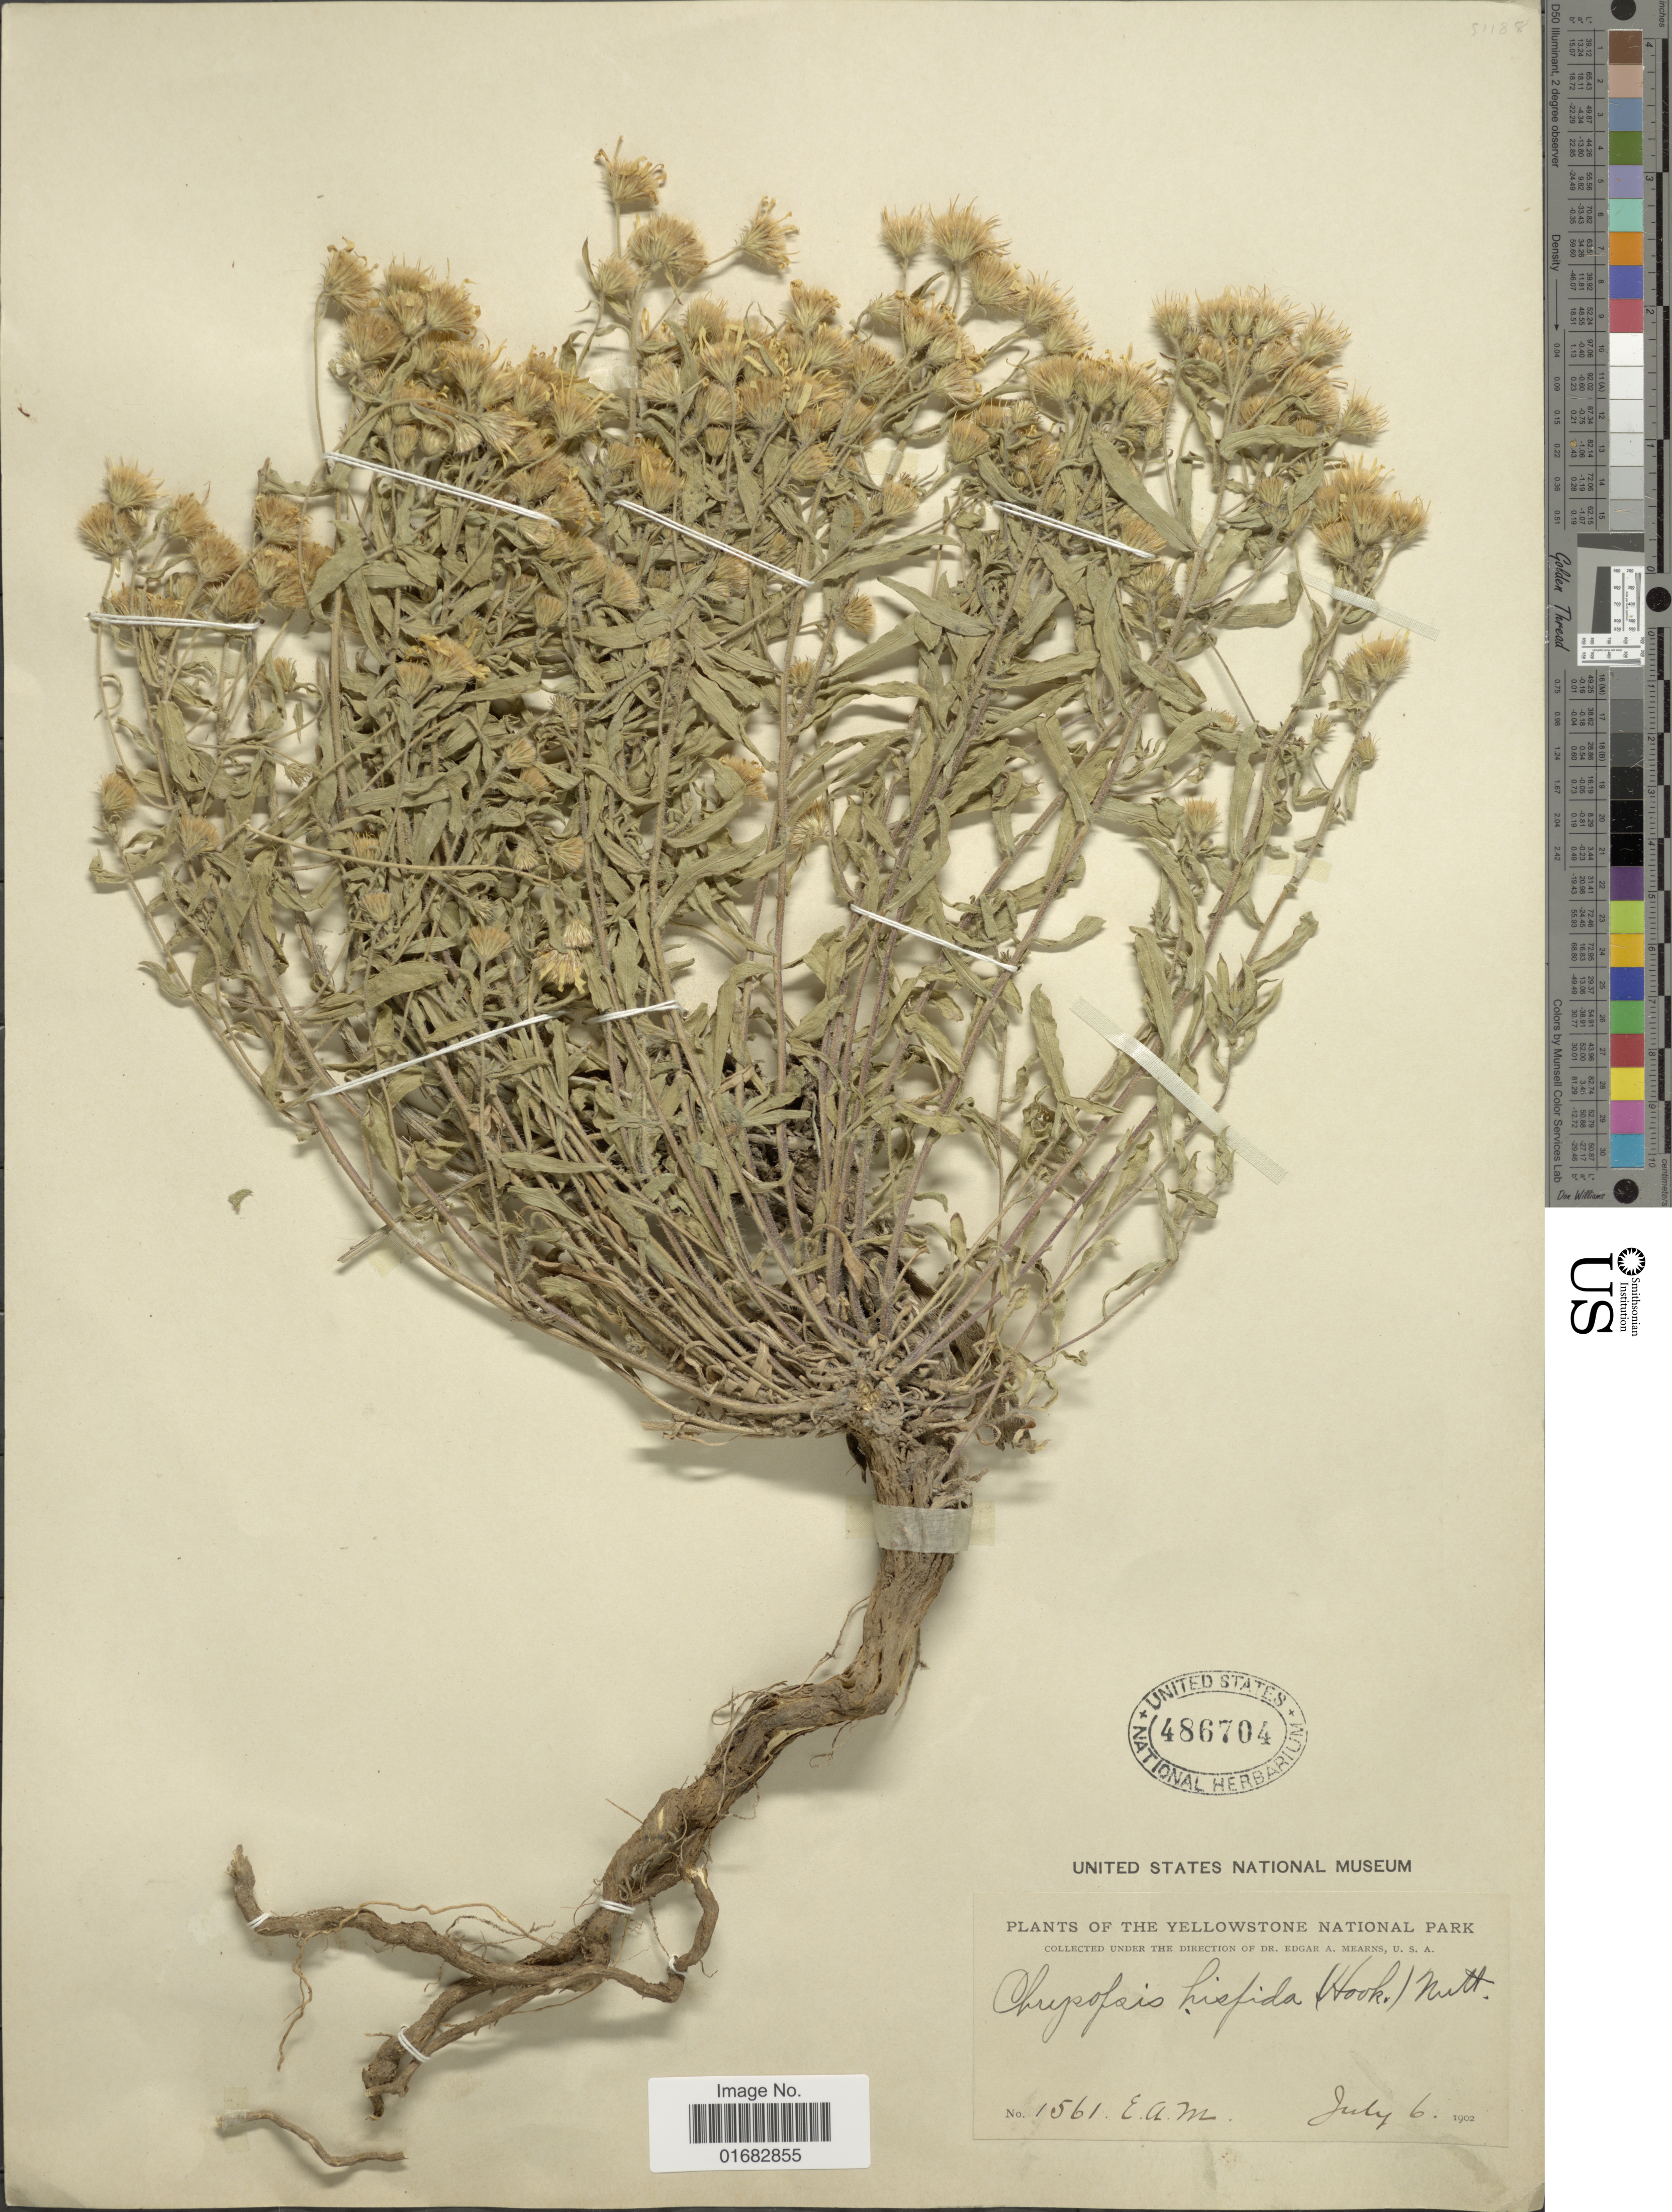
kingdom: Plantae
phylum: Tracheophyta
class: Magnoliopsida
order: Asterales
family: Asteraceae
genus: Heterotheca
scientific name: Heterotheca villosa var. hispida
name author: (Hook.) V.L. Harms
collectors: E. A. Mearns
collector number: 1561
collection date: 1902-07-06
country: United States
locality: The Yellowstone National Park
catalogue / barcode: US 486704